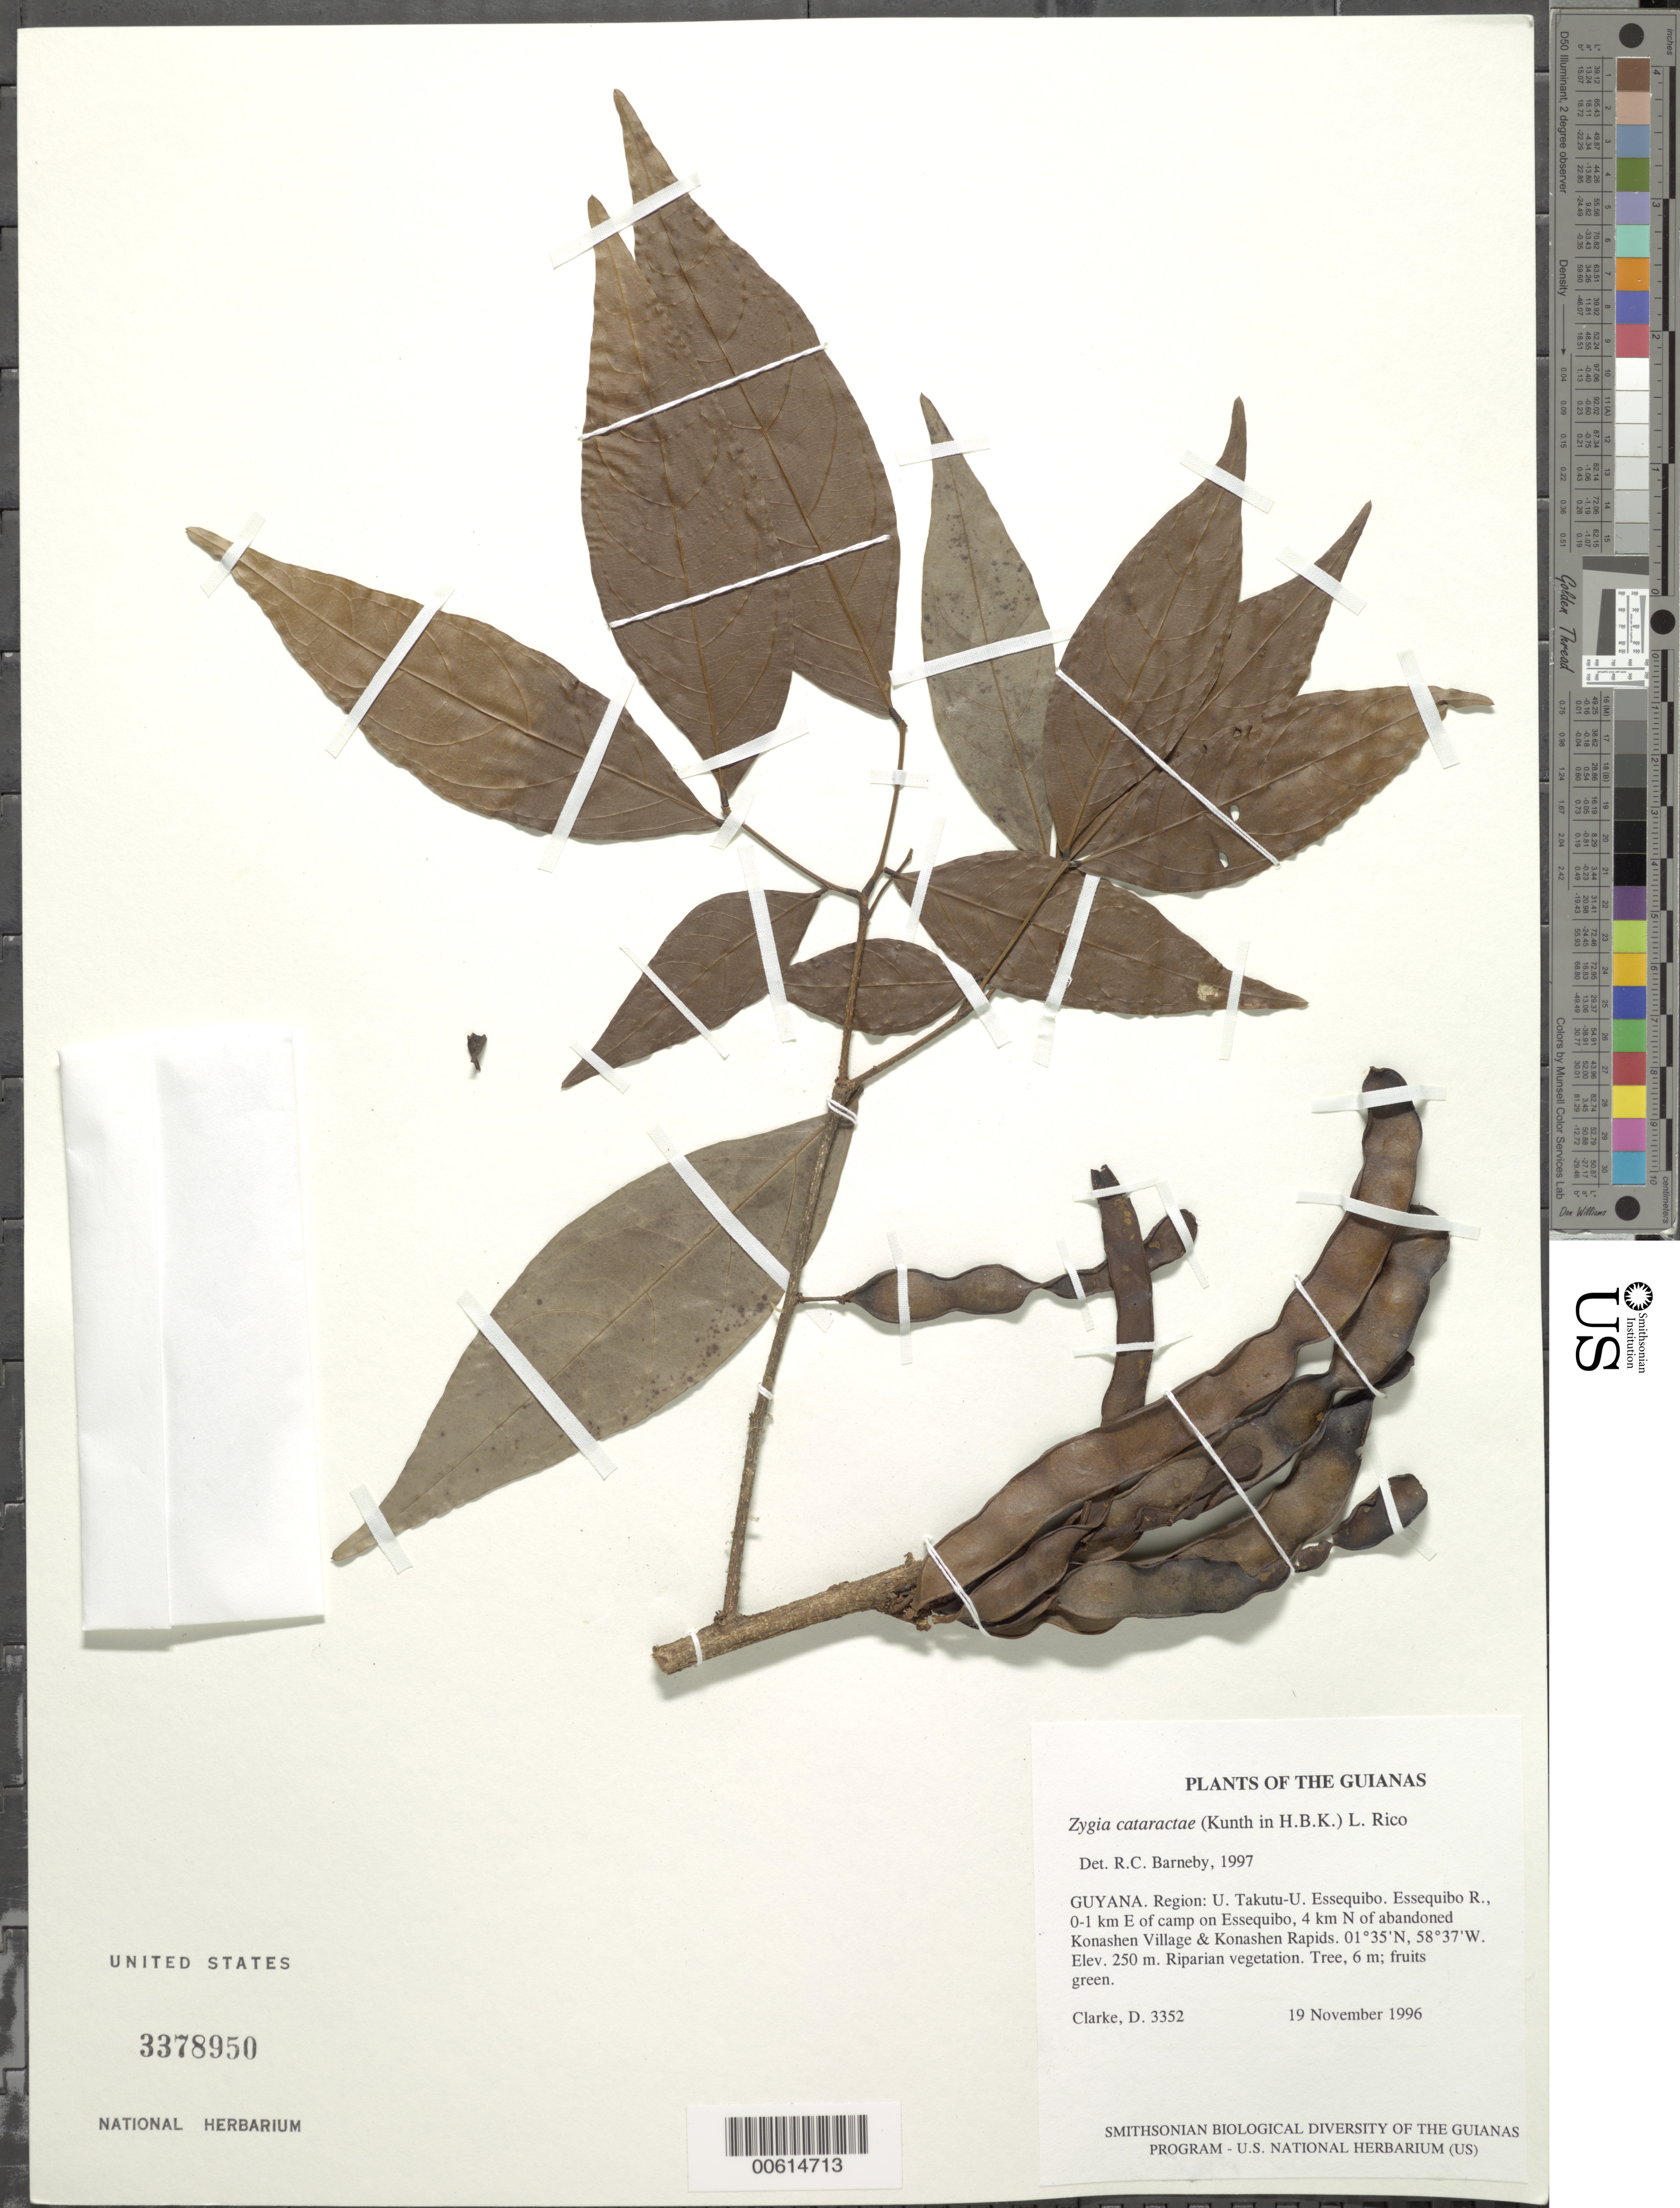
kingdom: Plantae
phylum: Tracheophyta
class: Magnoliopsida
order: Fabales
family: Fabaceae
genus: Zygia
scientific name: Zygia cataractae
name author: (Kunth) L. Rico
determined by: Barneby, Rupert C., (NY)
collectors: H. D. Clarke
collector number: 3352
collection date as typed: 19 November 1996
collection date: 1996-11-19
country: Guyana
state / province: U. Takutu-U. Essequibo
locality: Essequibo R., 0-1 km E of camp on Essequibo, 4 km N of abandoned Konashen Village & Konashen Rapids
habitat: Riparian vegetation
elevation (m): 250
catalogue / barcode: US 3378950